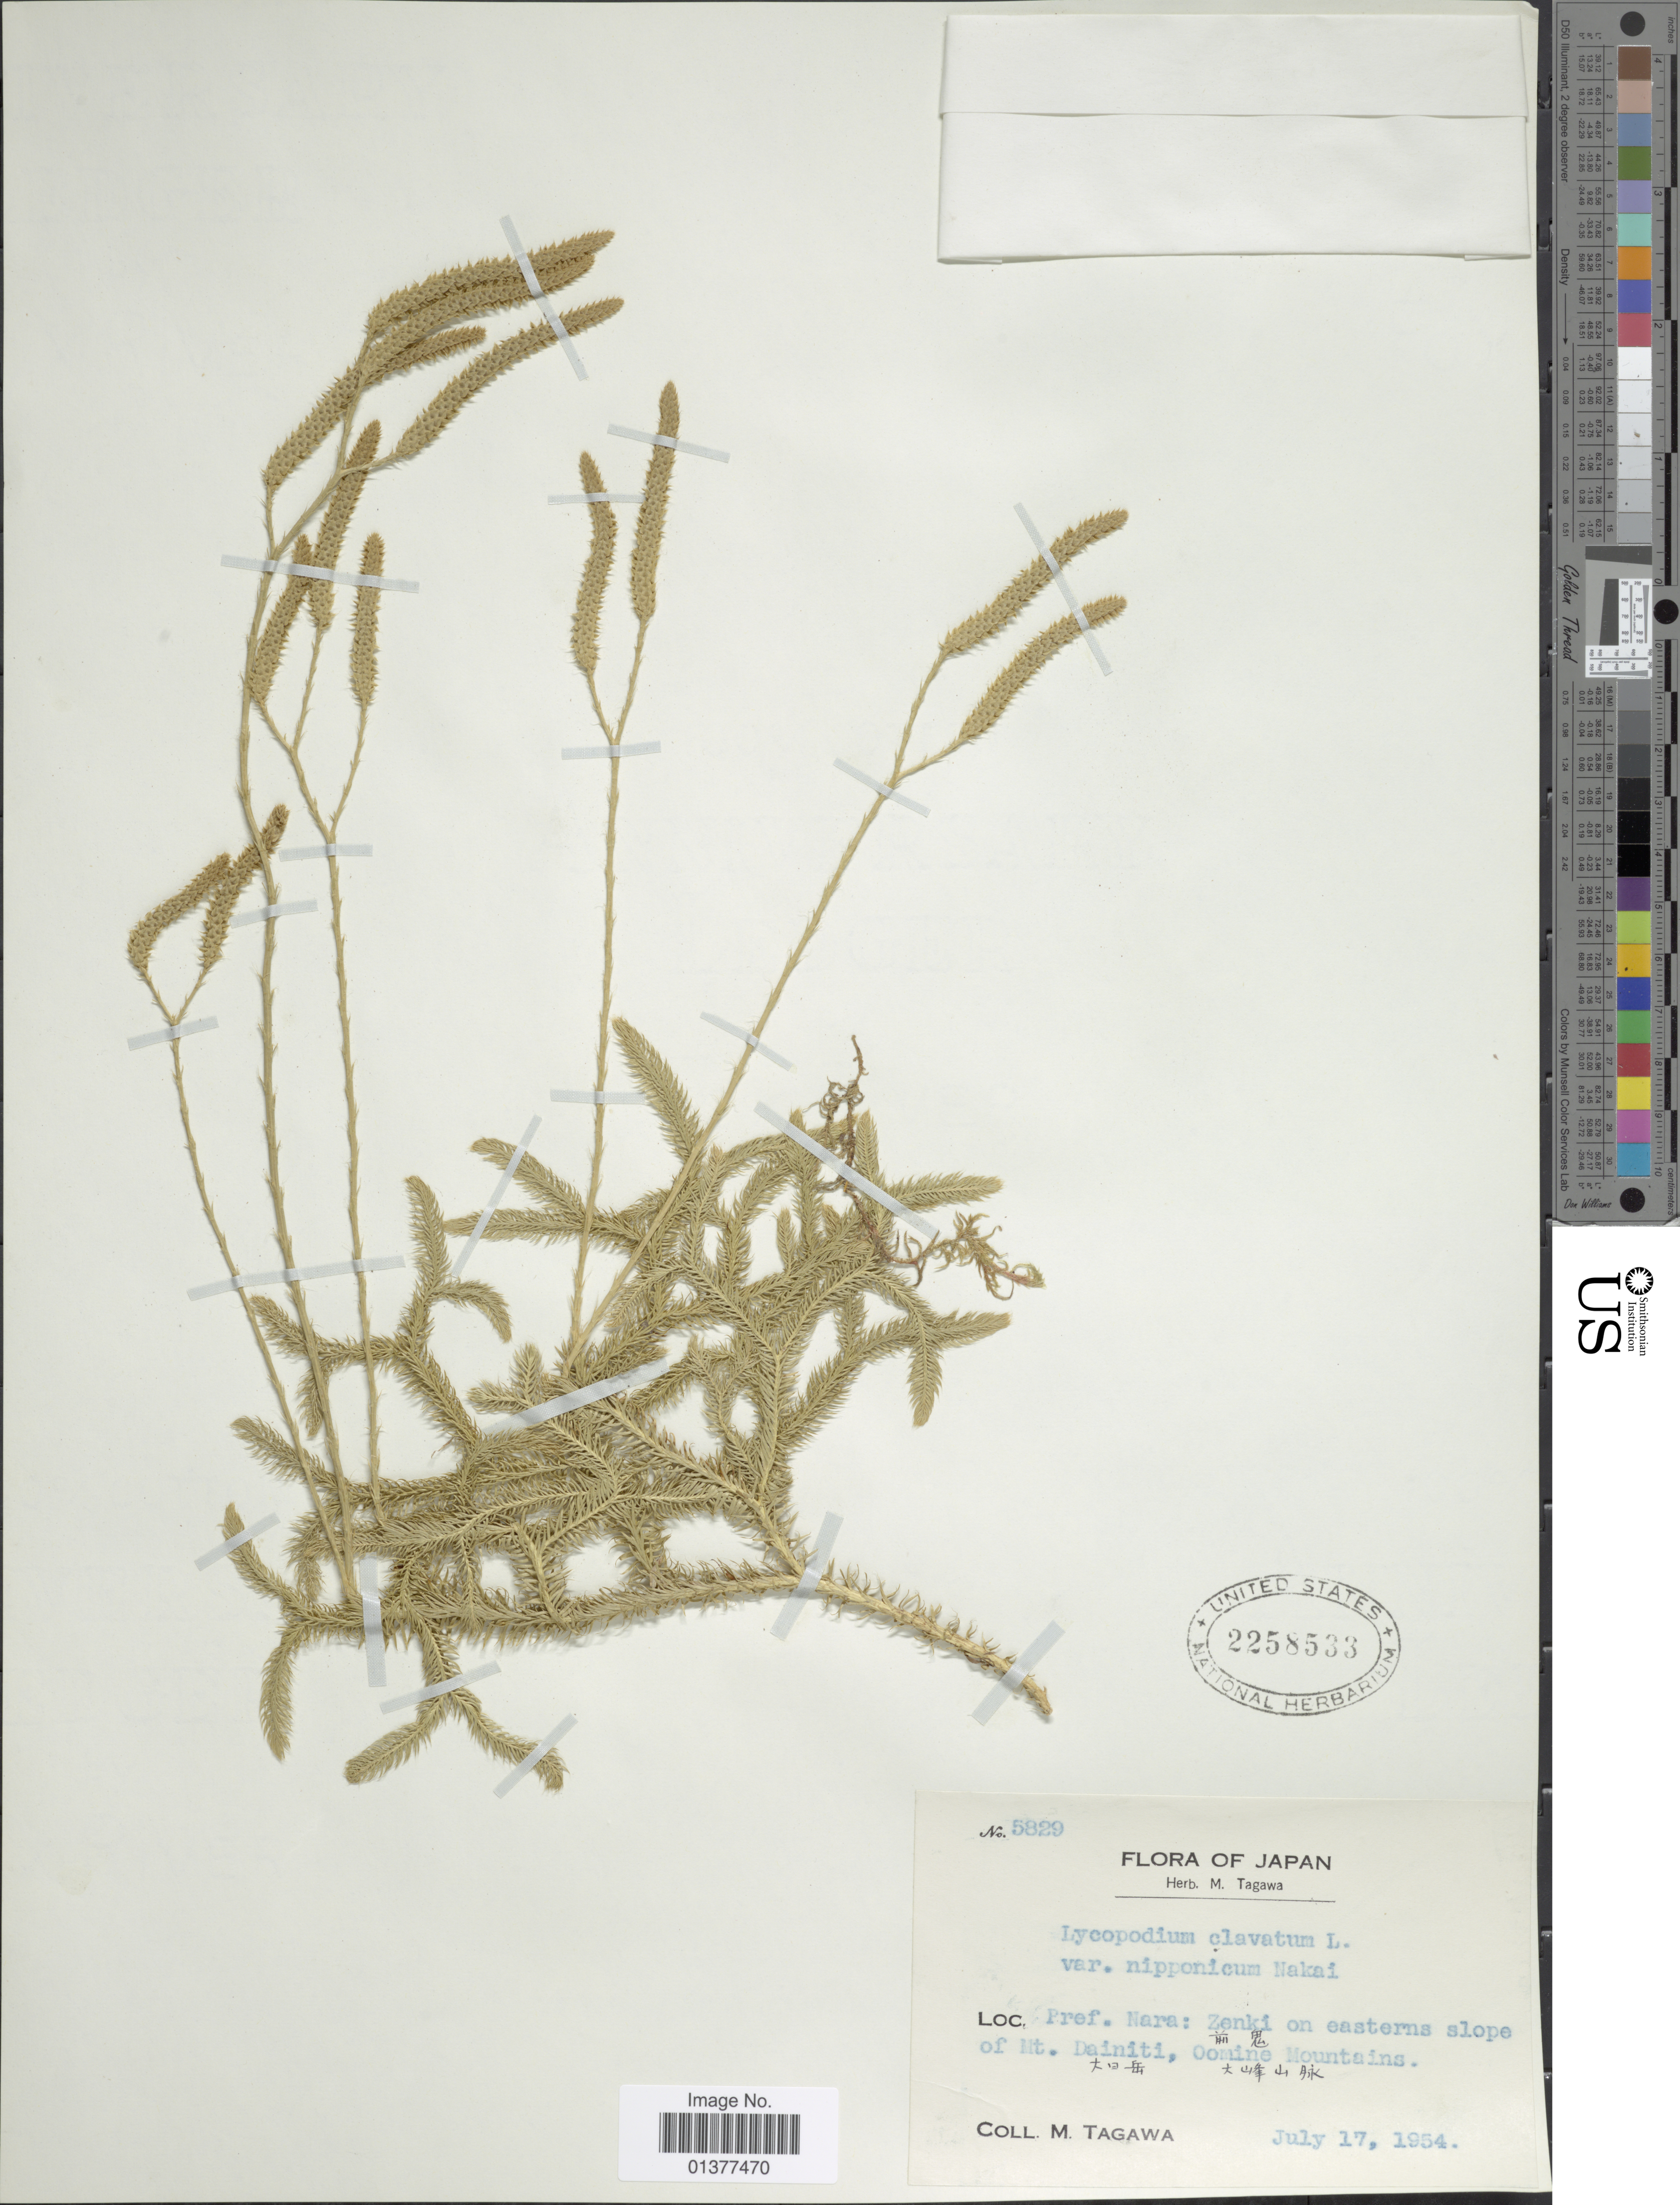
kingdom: Plantae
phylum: Tracheophyta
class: Lycopodiopsida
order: Lycopodiales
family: Lycopodiaceae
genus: Lycopodium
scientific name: Lycopodium clavatum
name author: L.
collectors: M. Tagawa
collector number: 5829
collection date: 1954-07-17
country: Japan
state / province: Nara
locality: Zenki on easterns slope of Mt. Dainiti, Oomine Mountains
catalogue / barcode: US 2258533